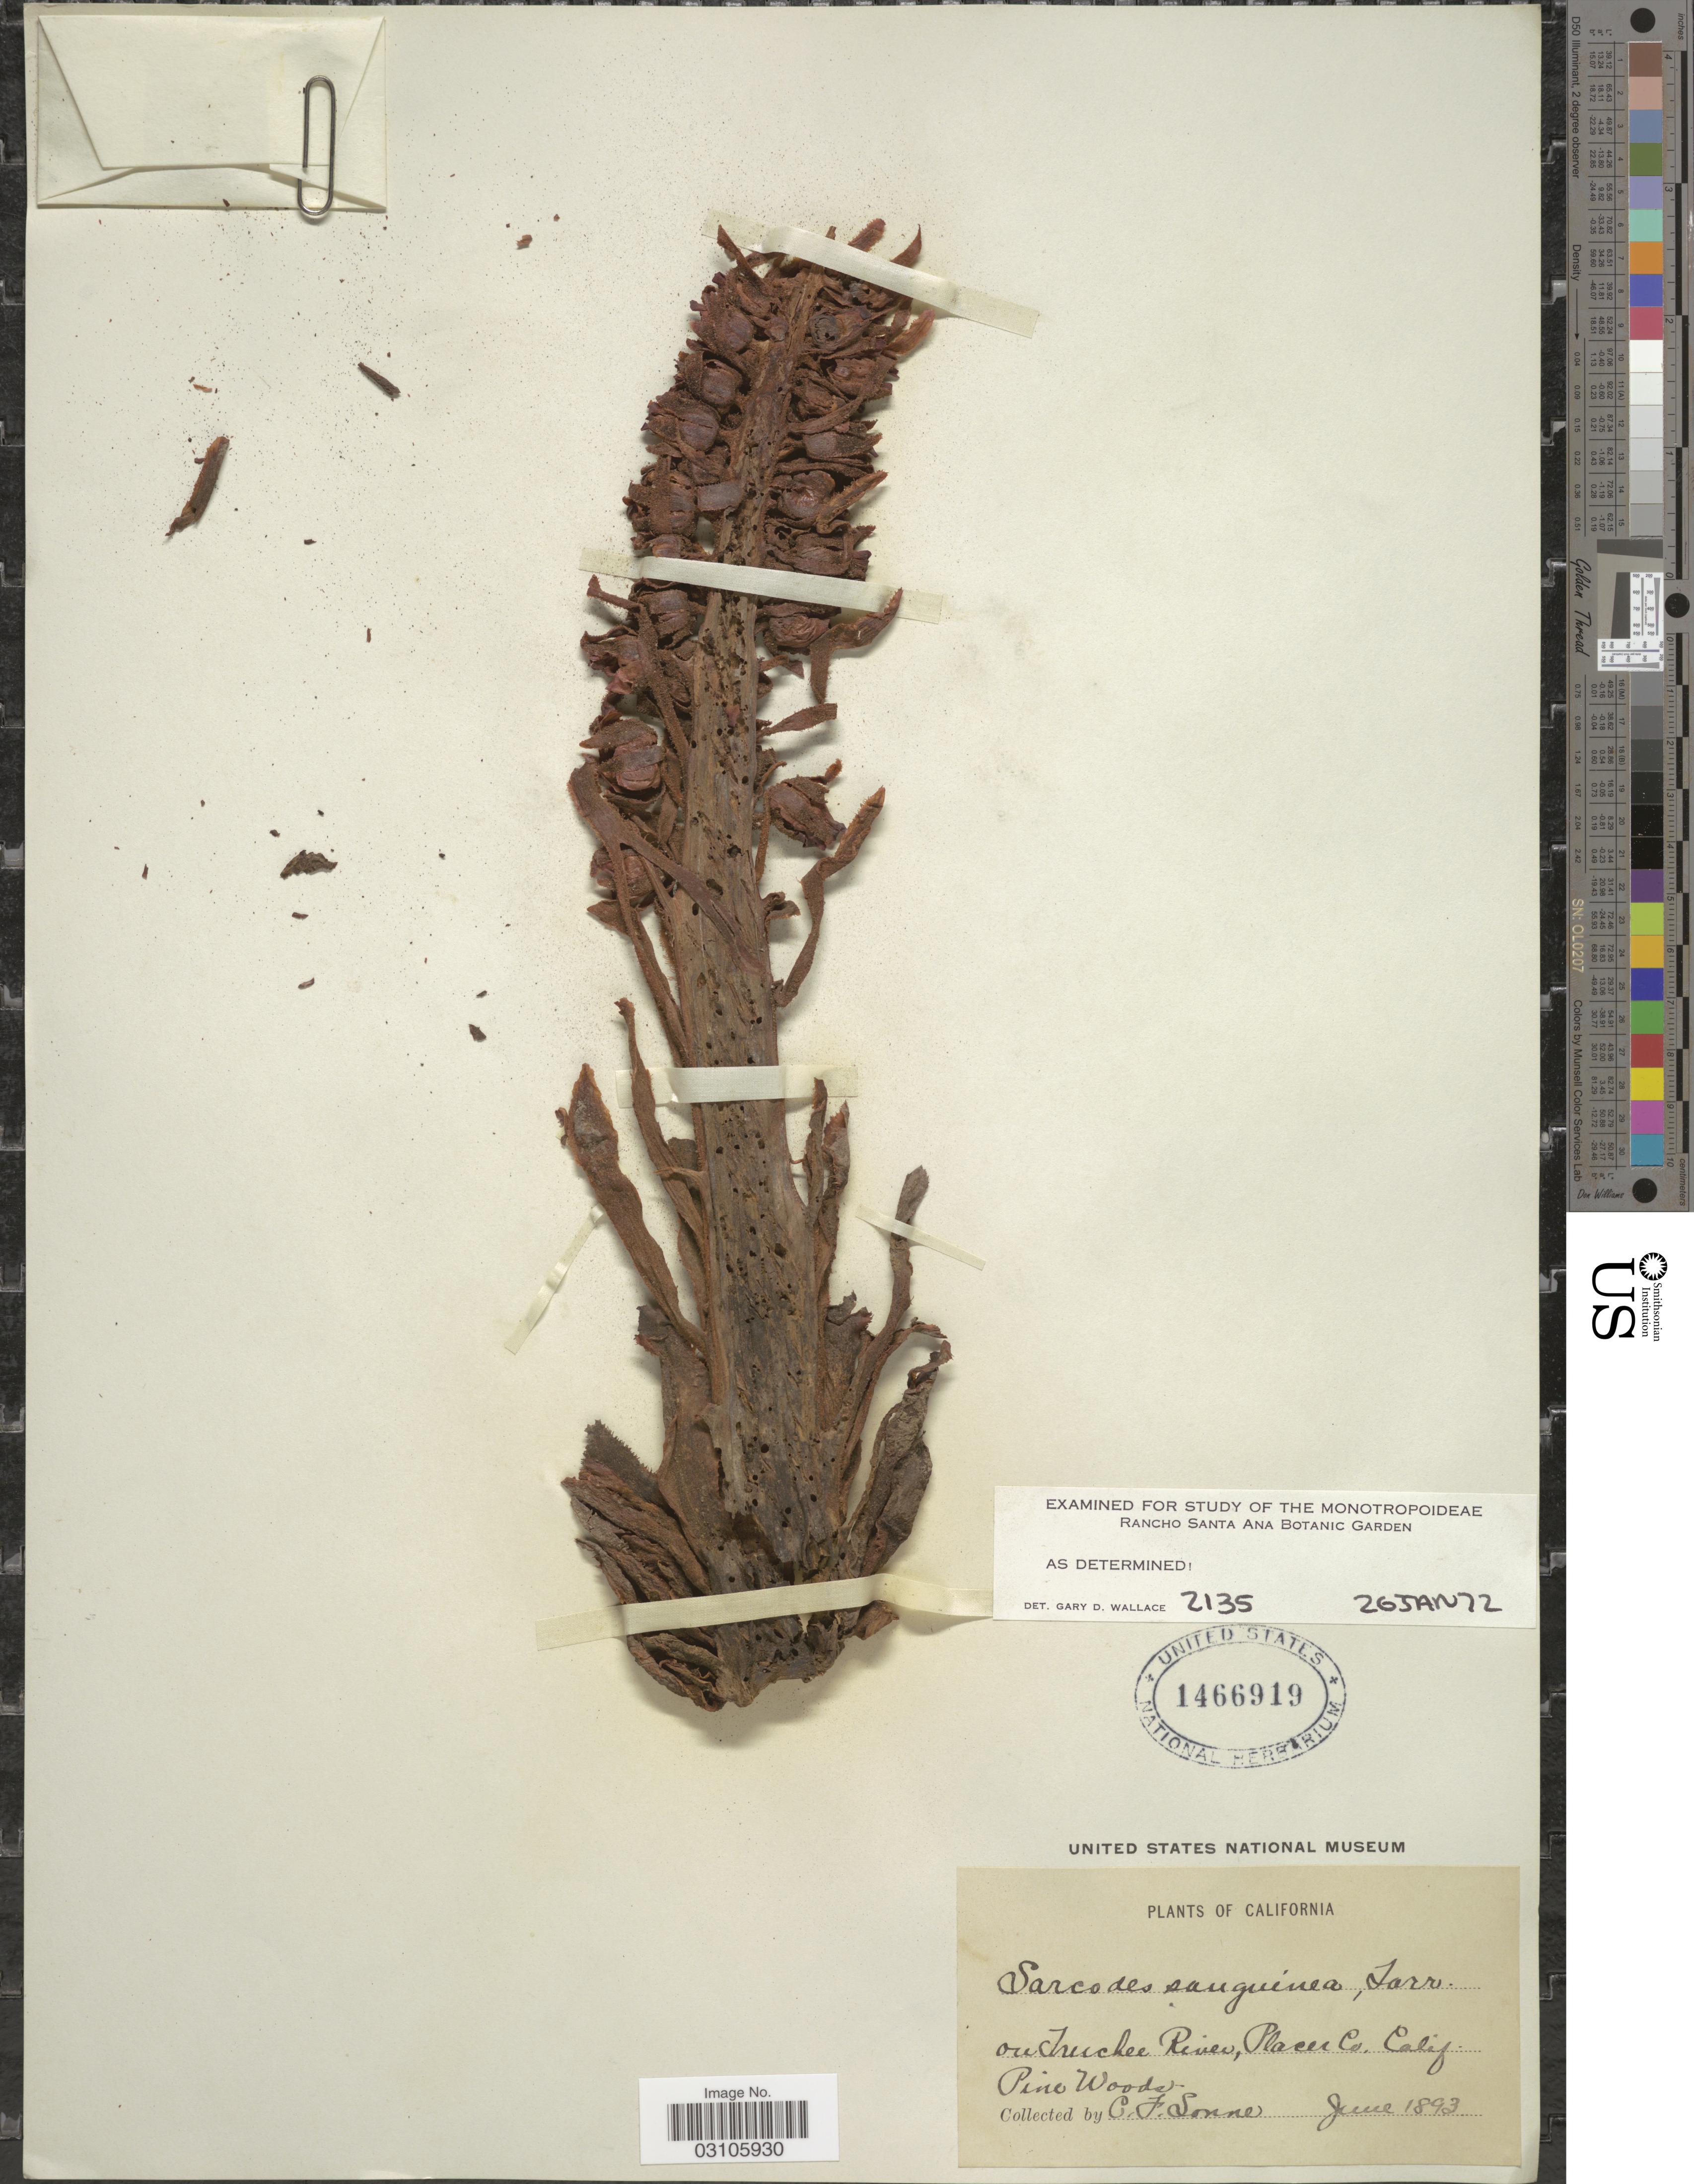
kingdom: Plantae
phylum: Tracheophyta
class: Magnoliopsida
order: Ericales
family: Ericaceae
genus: Sarcodes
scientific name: Sarcodes sanguinea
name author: Torr.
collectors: C. Sonne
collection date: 1893-06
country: United States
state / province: California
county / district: Placer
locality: On Truckee River, Placer Co. Calif.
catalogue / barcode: US 1466919